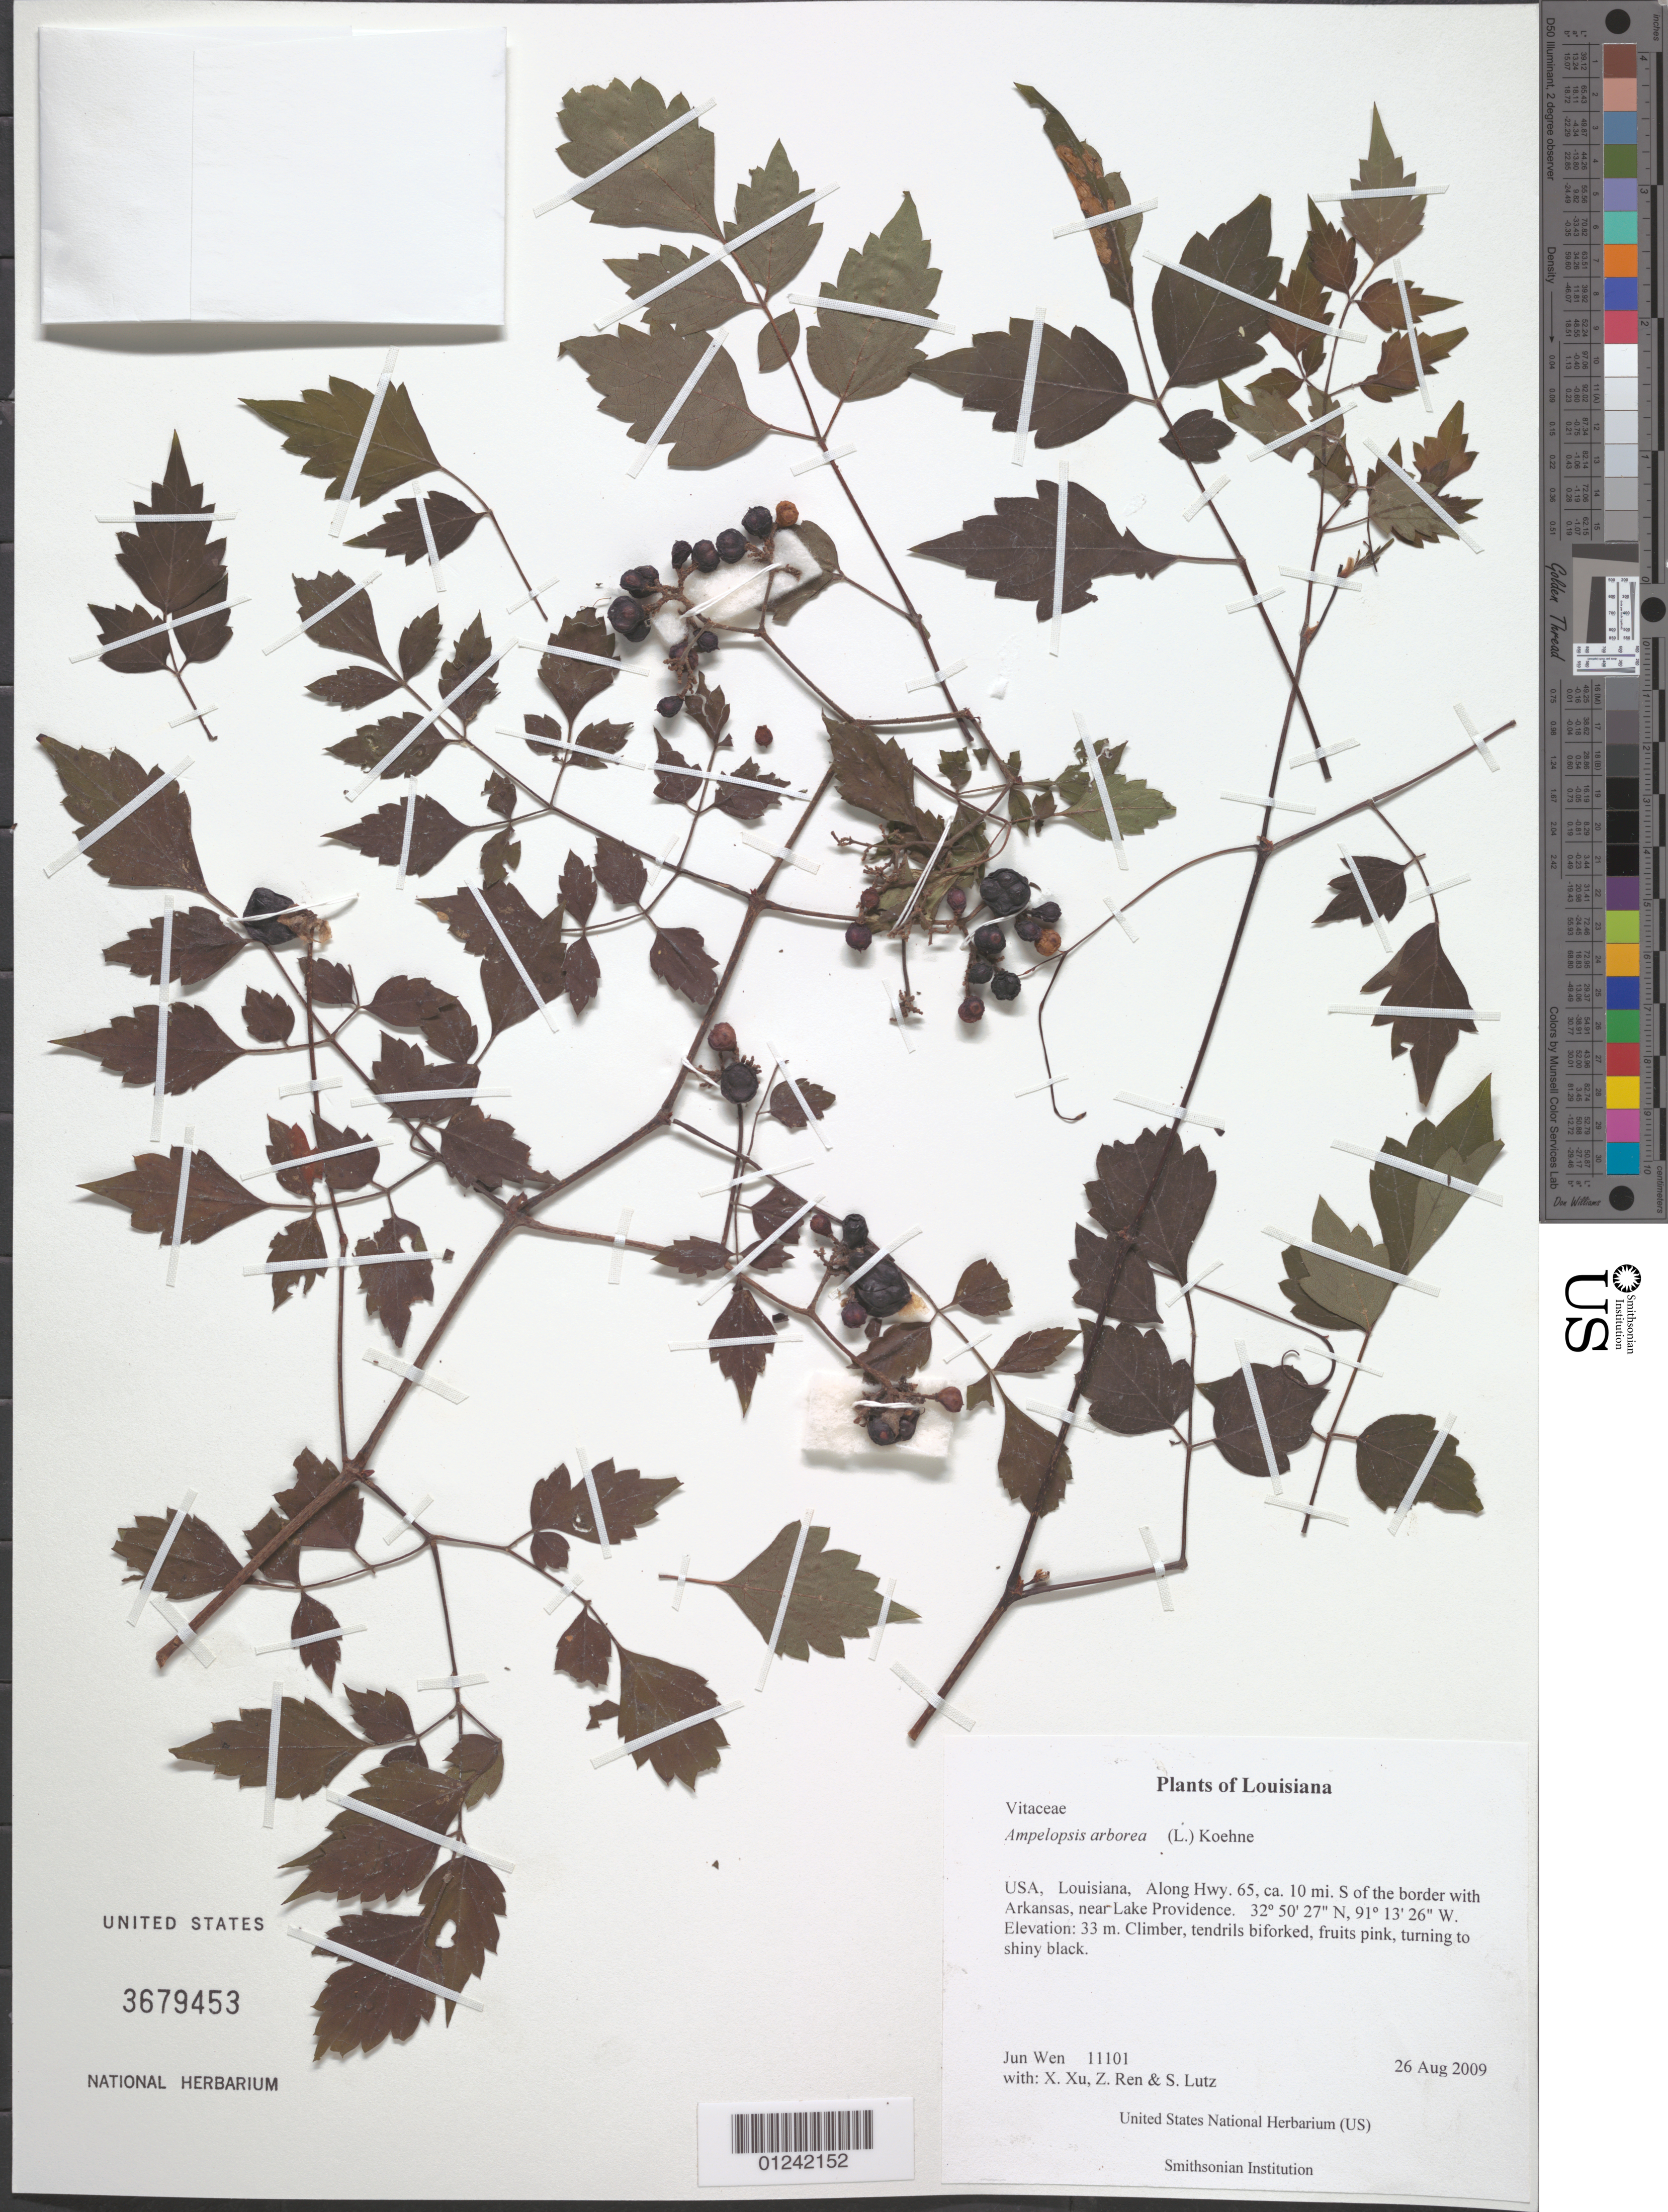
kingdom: Plantae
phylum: Tracheophyta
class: Magnoliopsida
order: Vitales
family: Vitaceae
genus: Ampelopsis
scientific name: Ampelopsis arborea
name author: (L.) Koehne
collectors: J. Wen, X. Xu, Z. Ren & S. Lutz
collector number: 11101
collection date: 2009-08-26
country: United States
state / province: Louisiana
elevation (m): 33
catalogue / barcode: US 3679453